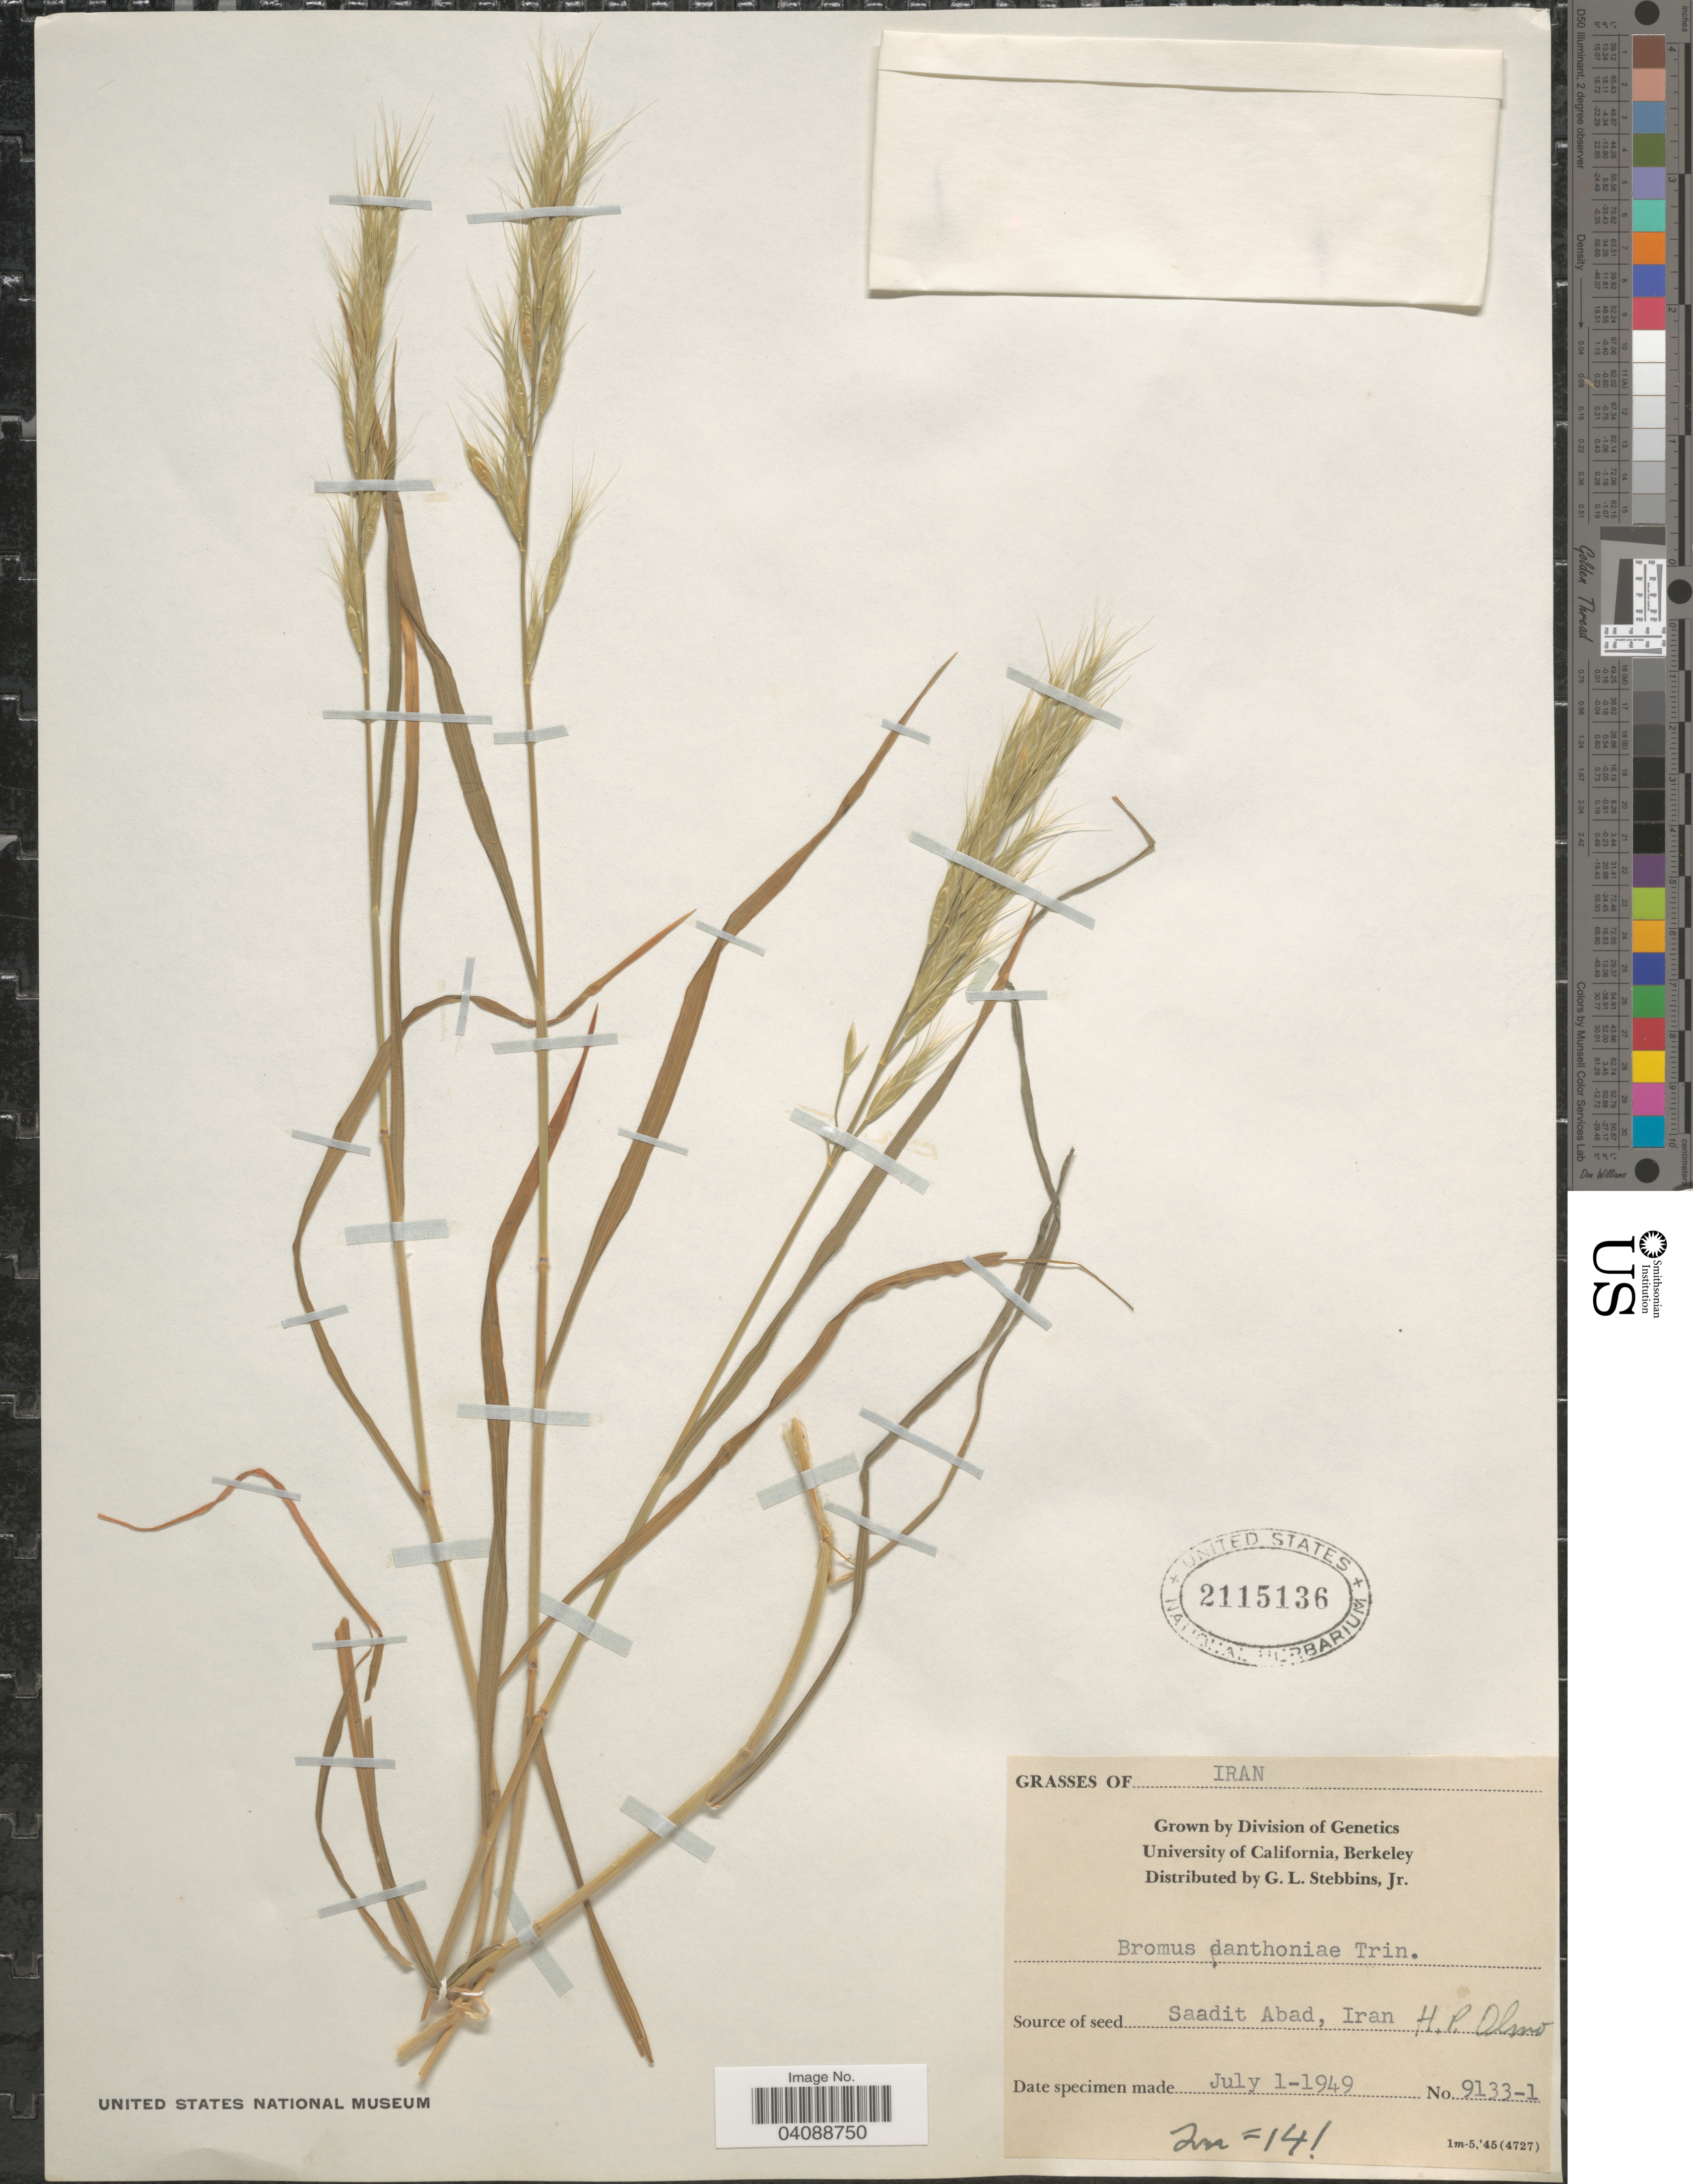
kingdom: Plantae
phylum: Tracheophyta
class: Liliopsida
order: Poales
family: Poaceae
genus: Bromus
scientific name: Bromus danthoniae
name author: Trin. ex C.A. Mey.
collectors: G. L. Stebbins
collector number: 9133-1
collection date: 1949-07-01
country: United States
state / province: California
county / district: Alameda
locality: Grown by Division of Genetics University of California, Berkeley.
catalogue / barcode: US 2115136